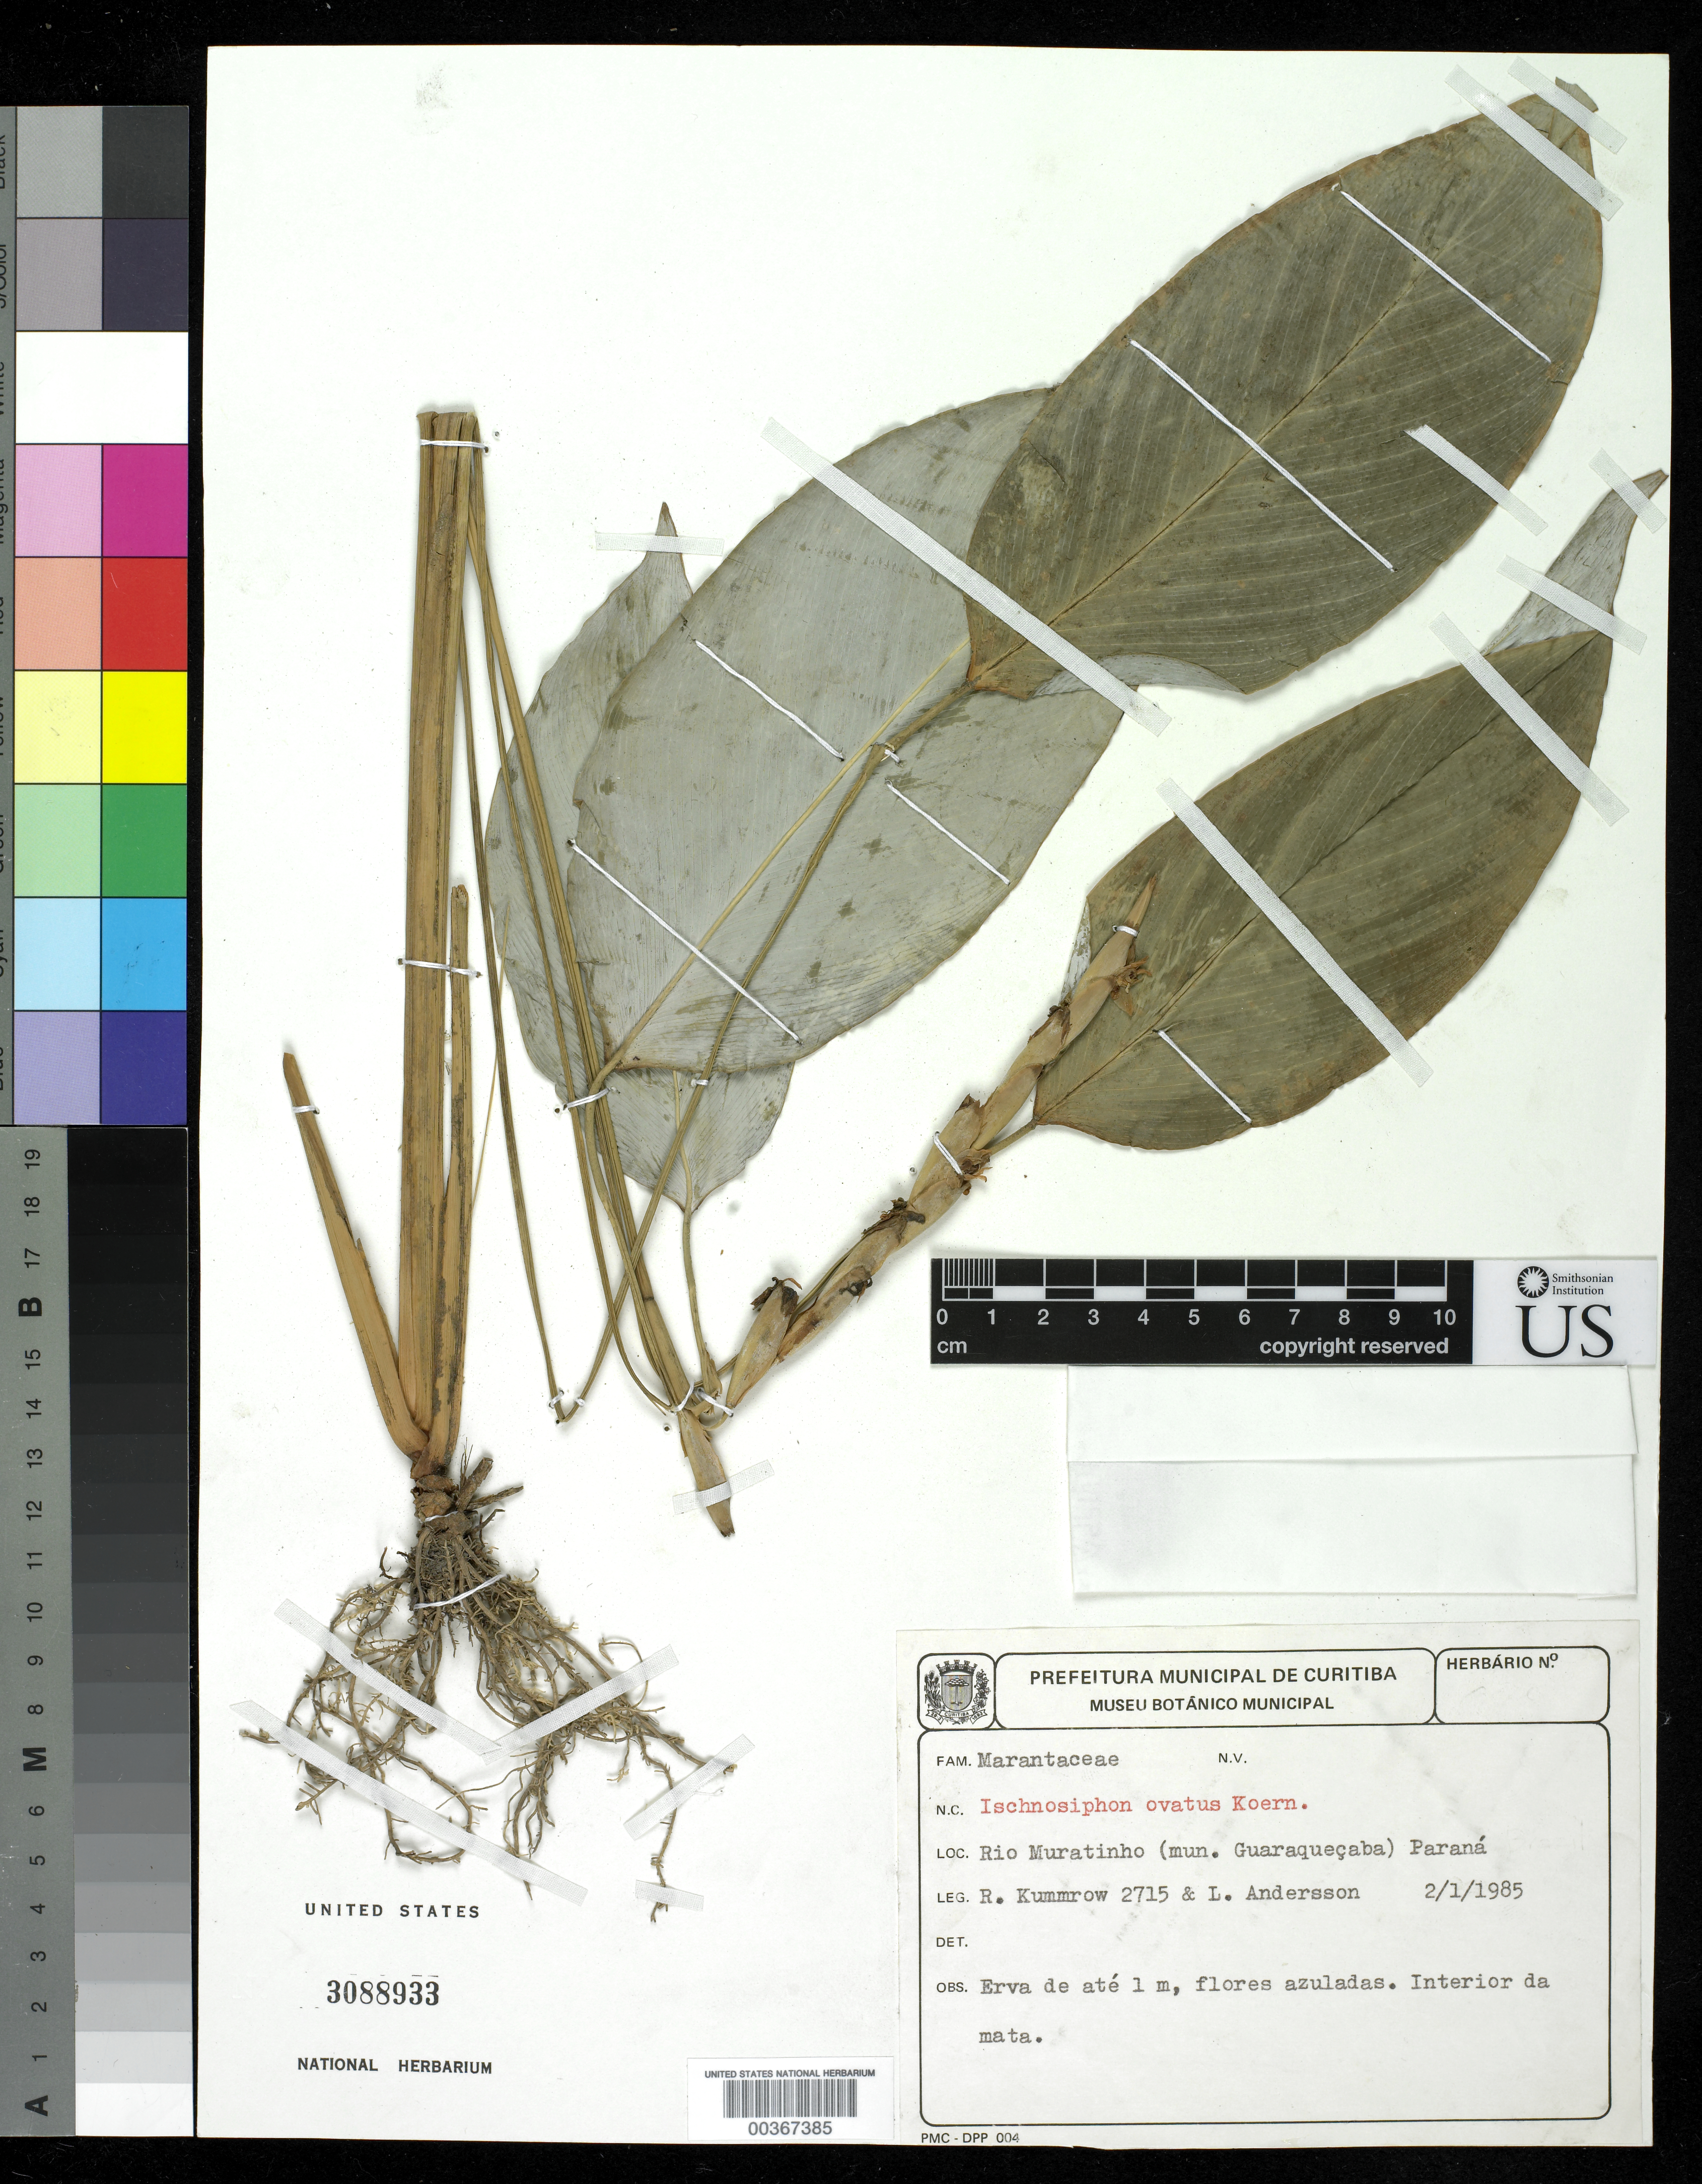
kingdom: Plantae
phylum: Tracheophyta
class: Liliopsida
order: Zingiberales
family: Marantaceae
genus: Ischnosiphon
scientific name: Ischnosiphon ovatus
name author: Körn.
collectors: R. Kummrow & L. Andersson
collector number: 2715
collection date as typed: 02 Jan 1985 or 01 Feb 1985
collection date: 1985-01-02 or 1985-02-01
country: Brazil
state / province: Paraná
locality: Rio muratinho (mun. guaraquecaba)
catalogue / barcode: US 3088933